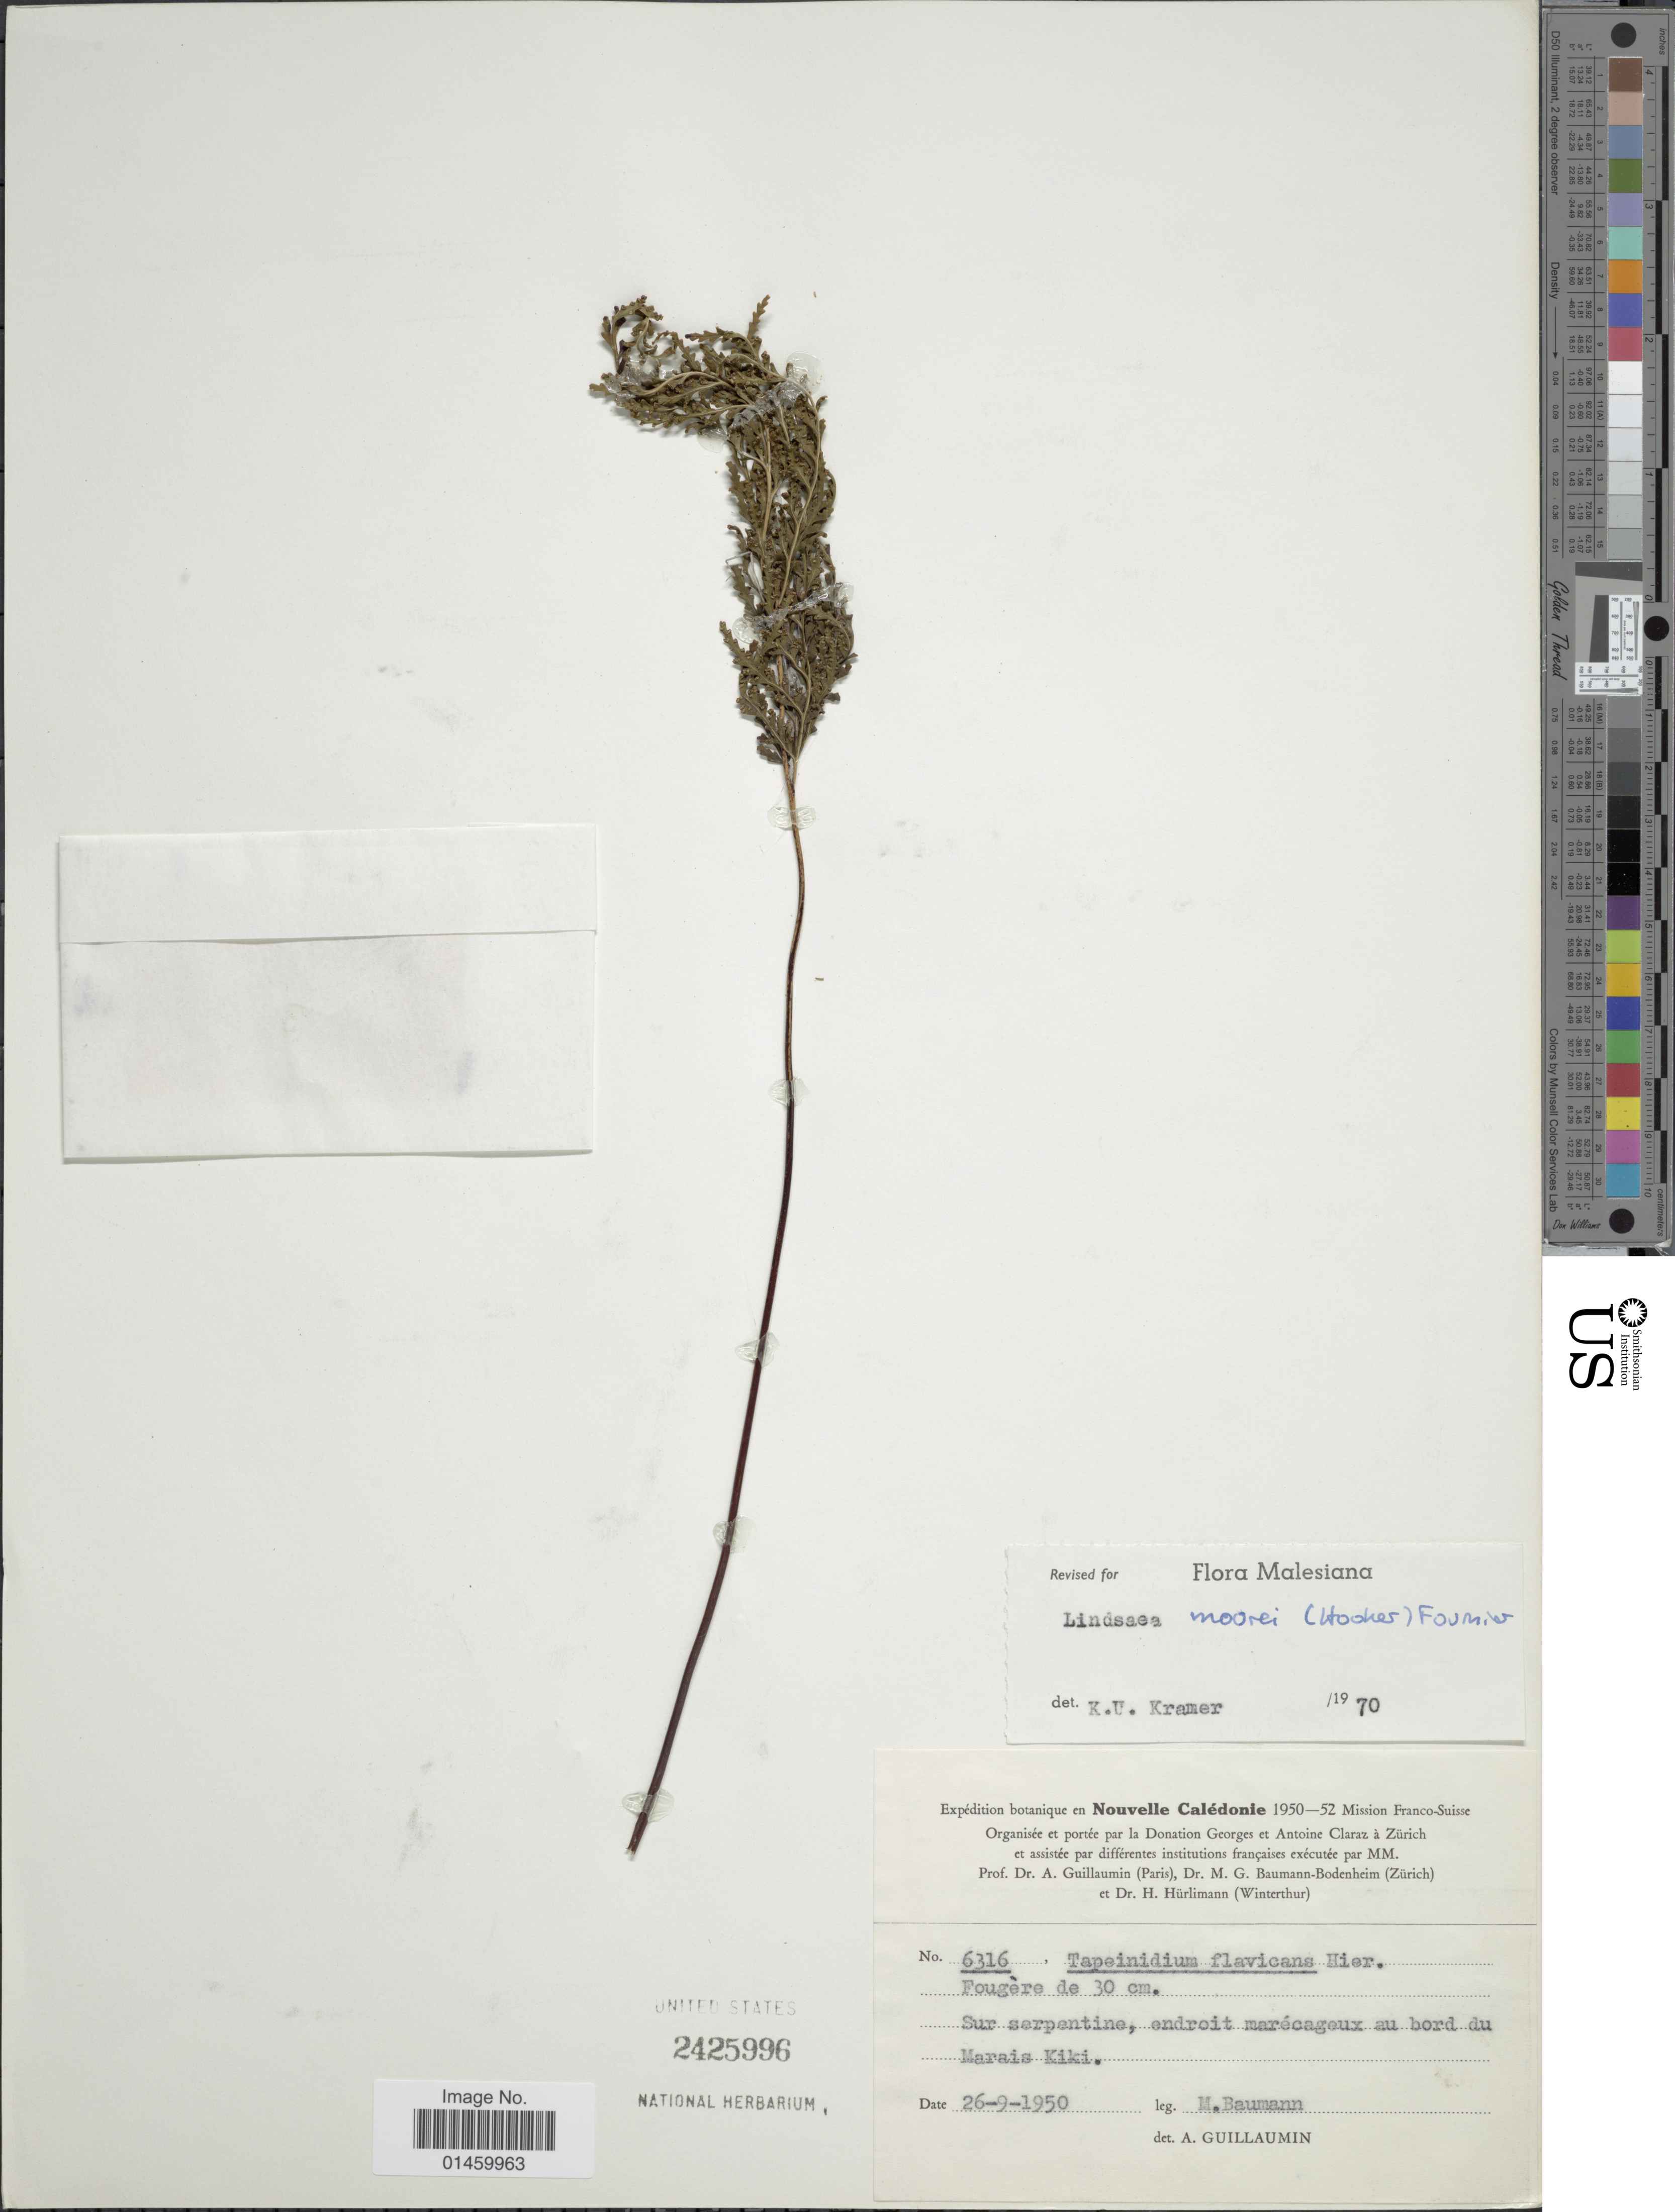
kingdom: Plantae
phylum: Tracheophyta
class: Polypodiopsida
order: Polypodiales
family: Lindsaeaceae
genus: Lindsaea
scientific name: Lindsaea moorei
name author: (Hook.) E. Fourn.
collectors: M. Baumann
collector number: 6316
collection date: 1950-09-26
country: New Caledonia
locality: Nouvelle Caledonie, Sur serpentine, endroit marecageux au bord du Marais Kiki.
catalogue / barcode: US 2425996